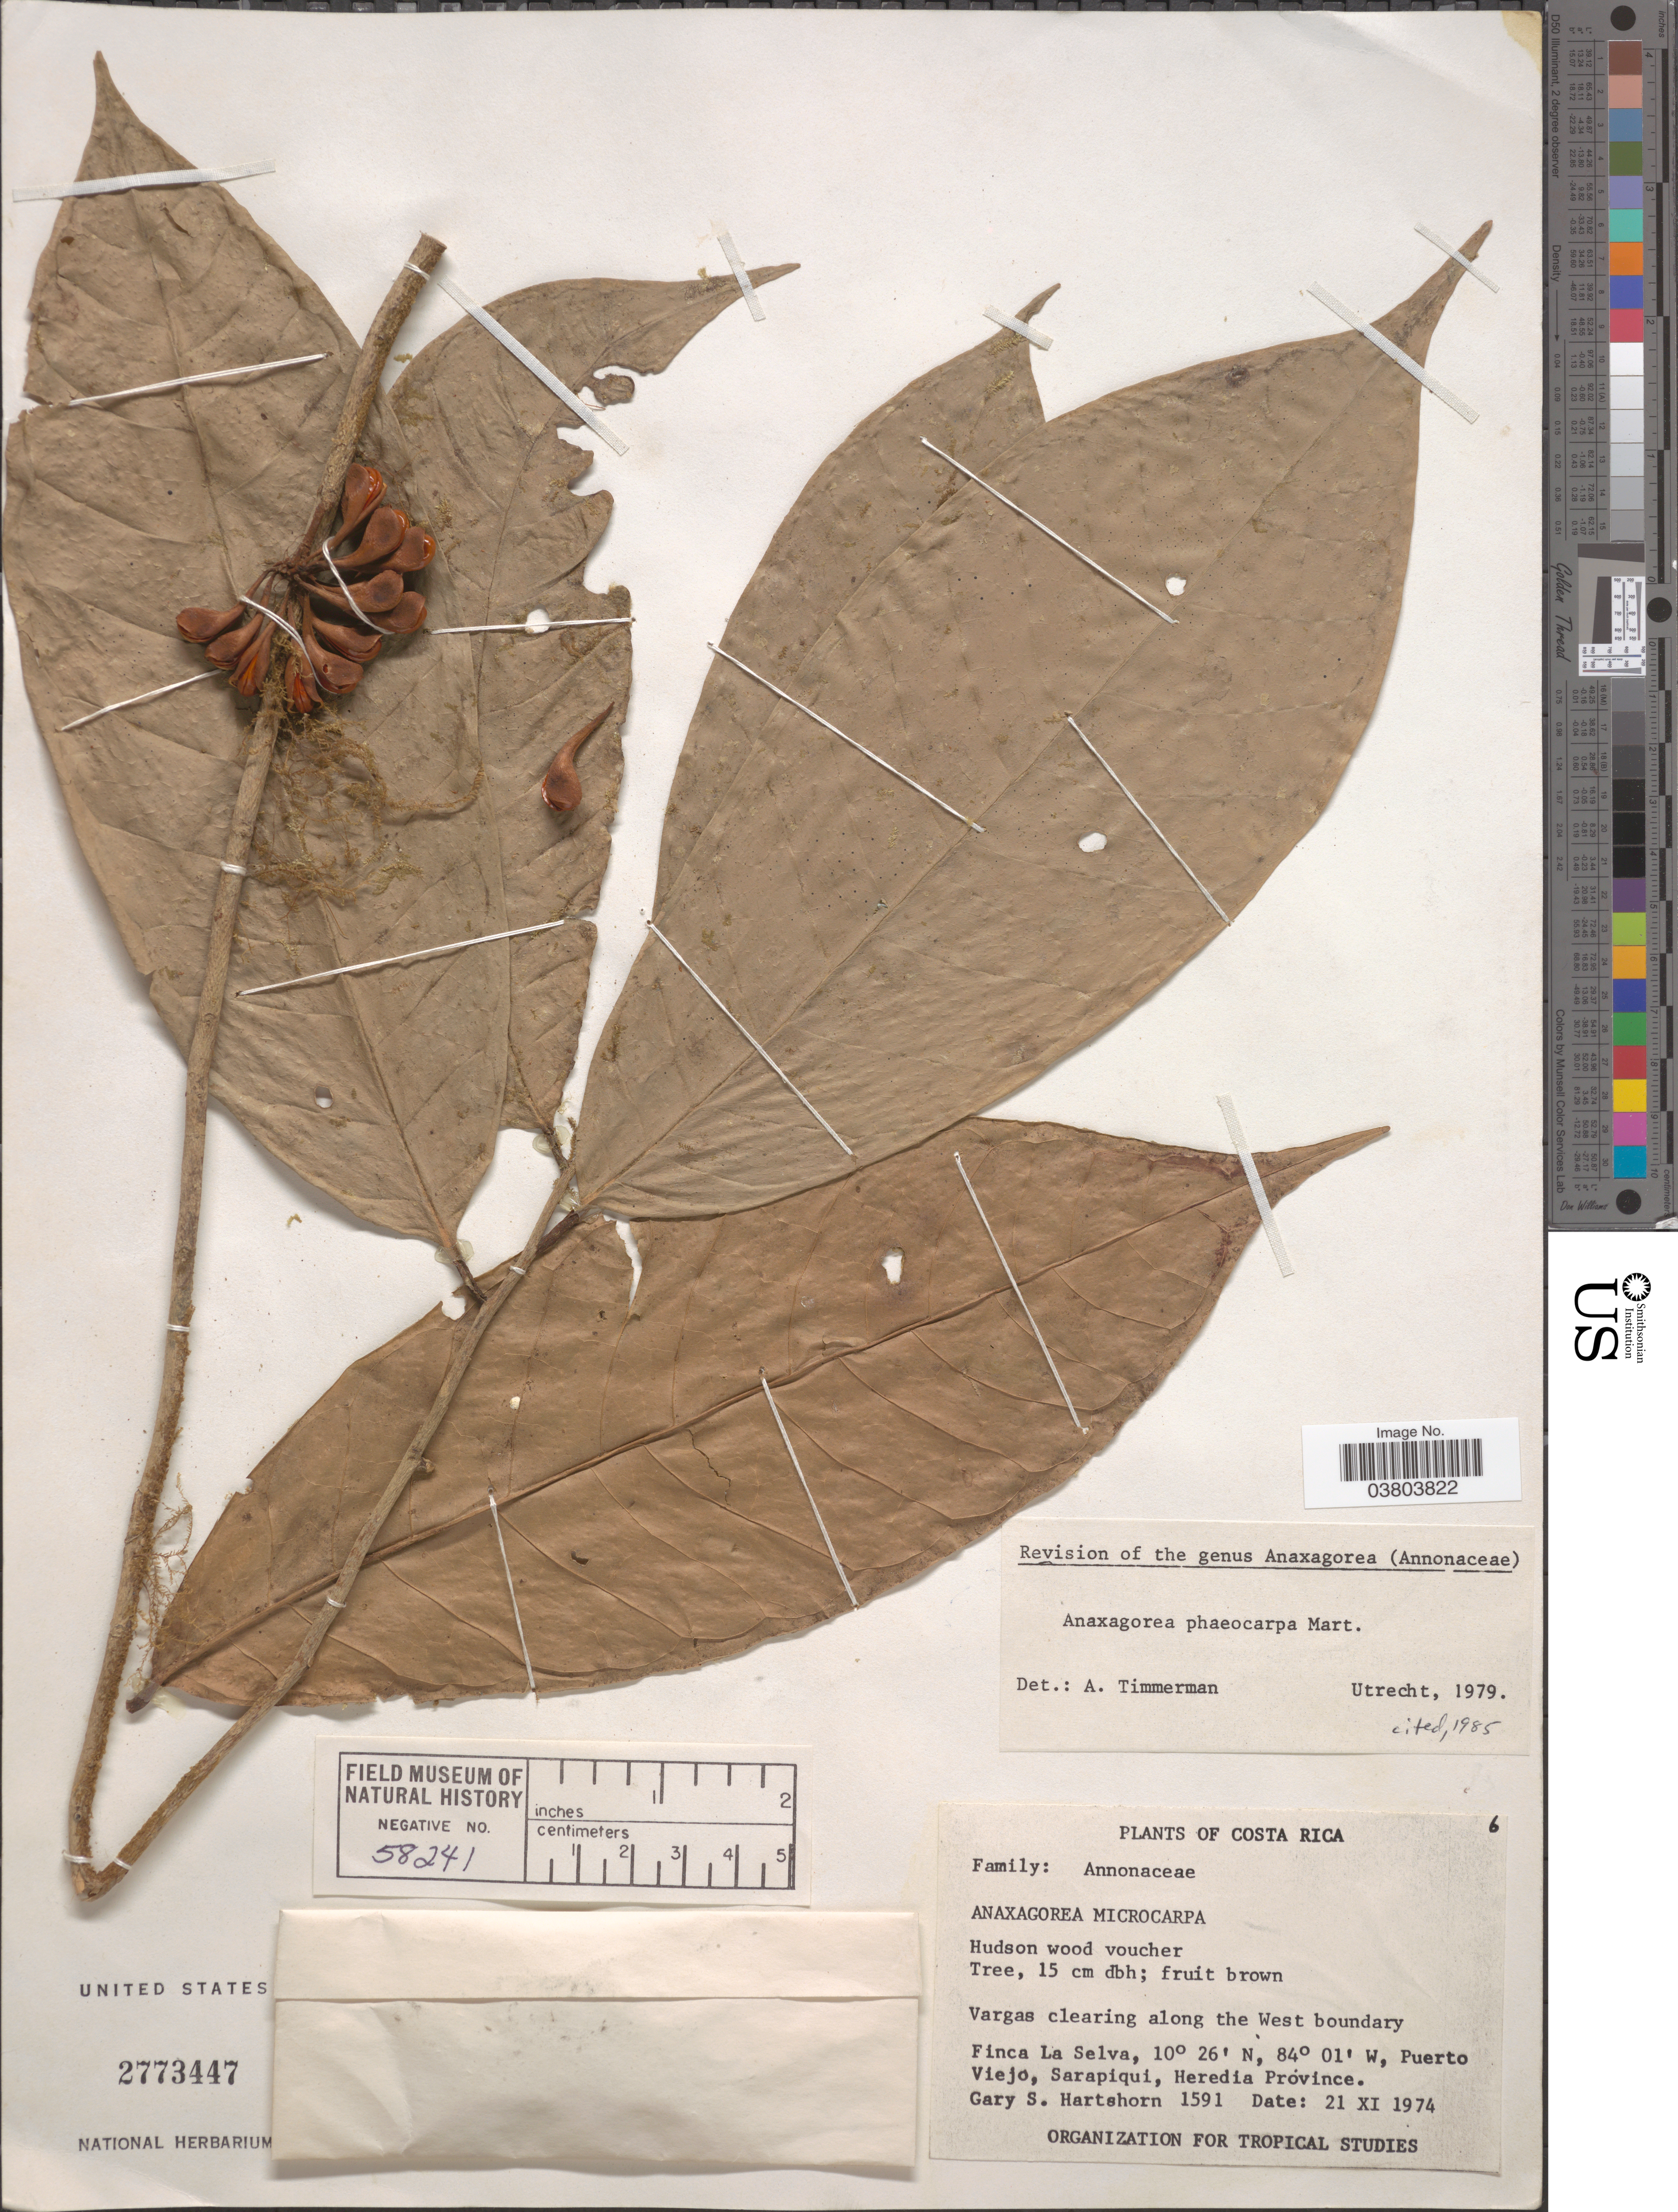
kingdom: Plantae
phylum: Tracheophyta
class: Magnoliopsida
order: Magnoliales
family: Annonaceae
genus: Anaxagorea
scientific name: Anaxagorea phaeocarpa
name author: Mart.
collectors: G. Hartshorn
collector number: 1591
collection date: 1974-11-21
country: Costa Rica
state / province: Heredia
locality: Vargas clearing along the West boundary. Finca La Selva, Puerto Viejo, Sarapiqui.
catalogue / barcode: US 2773447